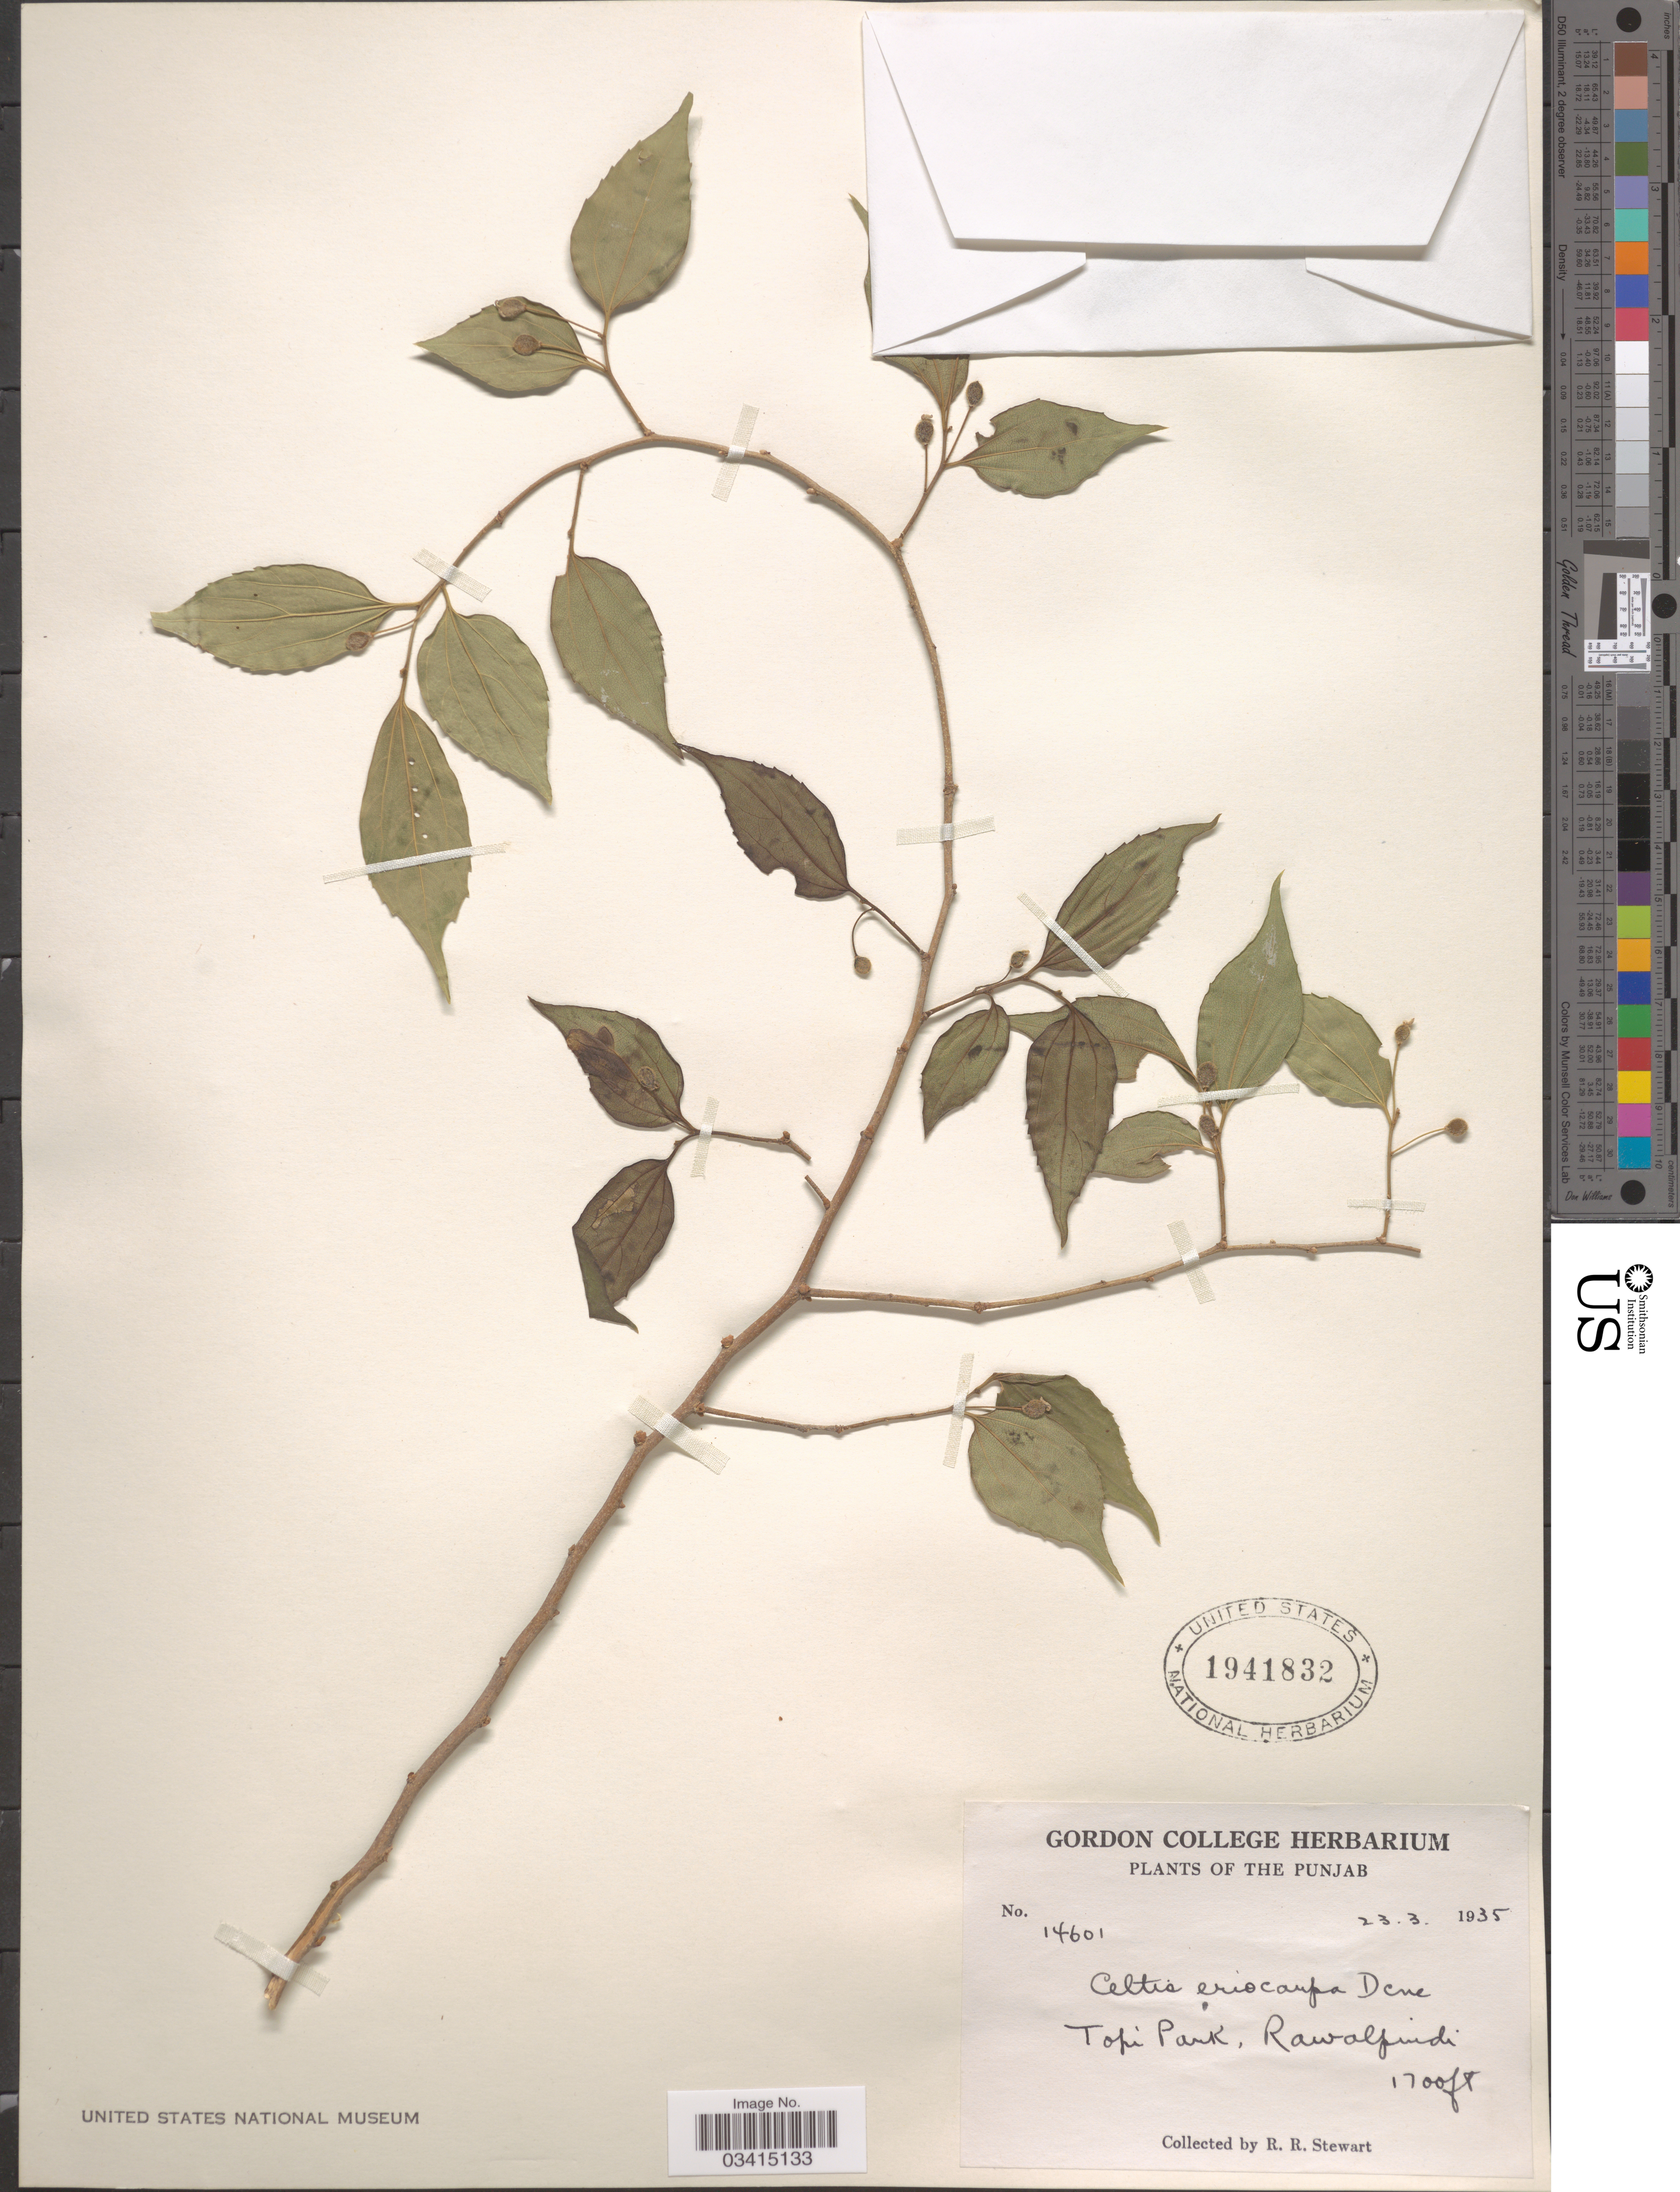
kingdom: Plantae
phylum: Tracheophyta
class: Magnoliopsida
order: Rosales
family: Cannabaceae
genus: Celtis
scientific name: Celtis eriocarpa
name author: Decne.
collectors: R. Stewart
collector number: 14601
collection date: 1935-03-23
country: Pakistan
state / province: Punjab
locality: Topi Park, Rawalpindi.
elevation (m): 518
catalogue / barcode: US 1941832